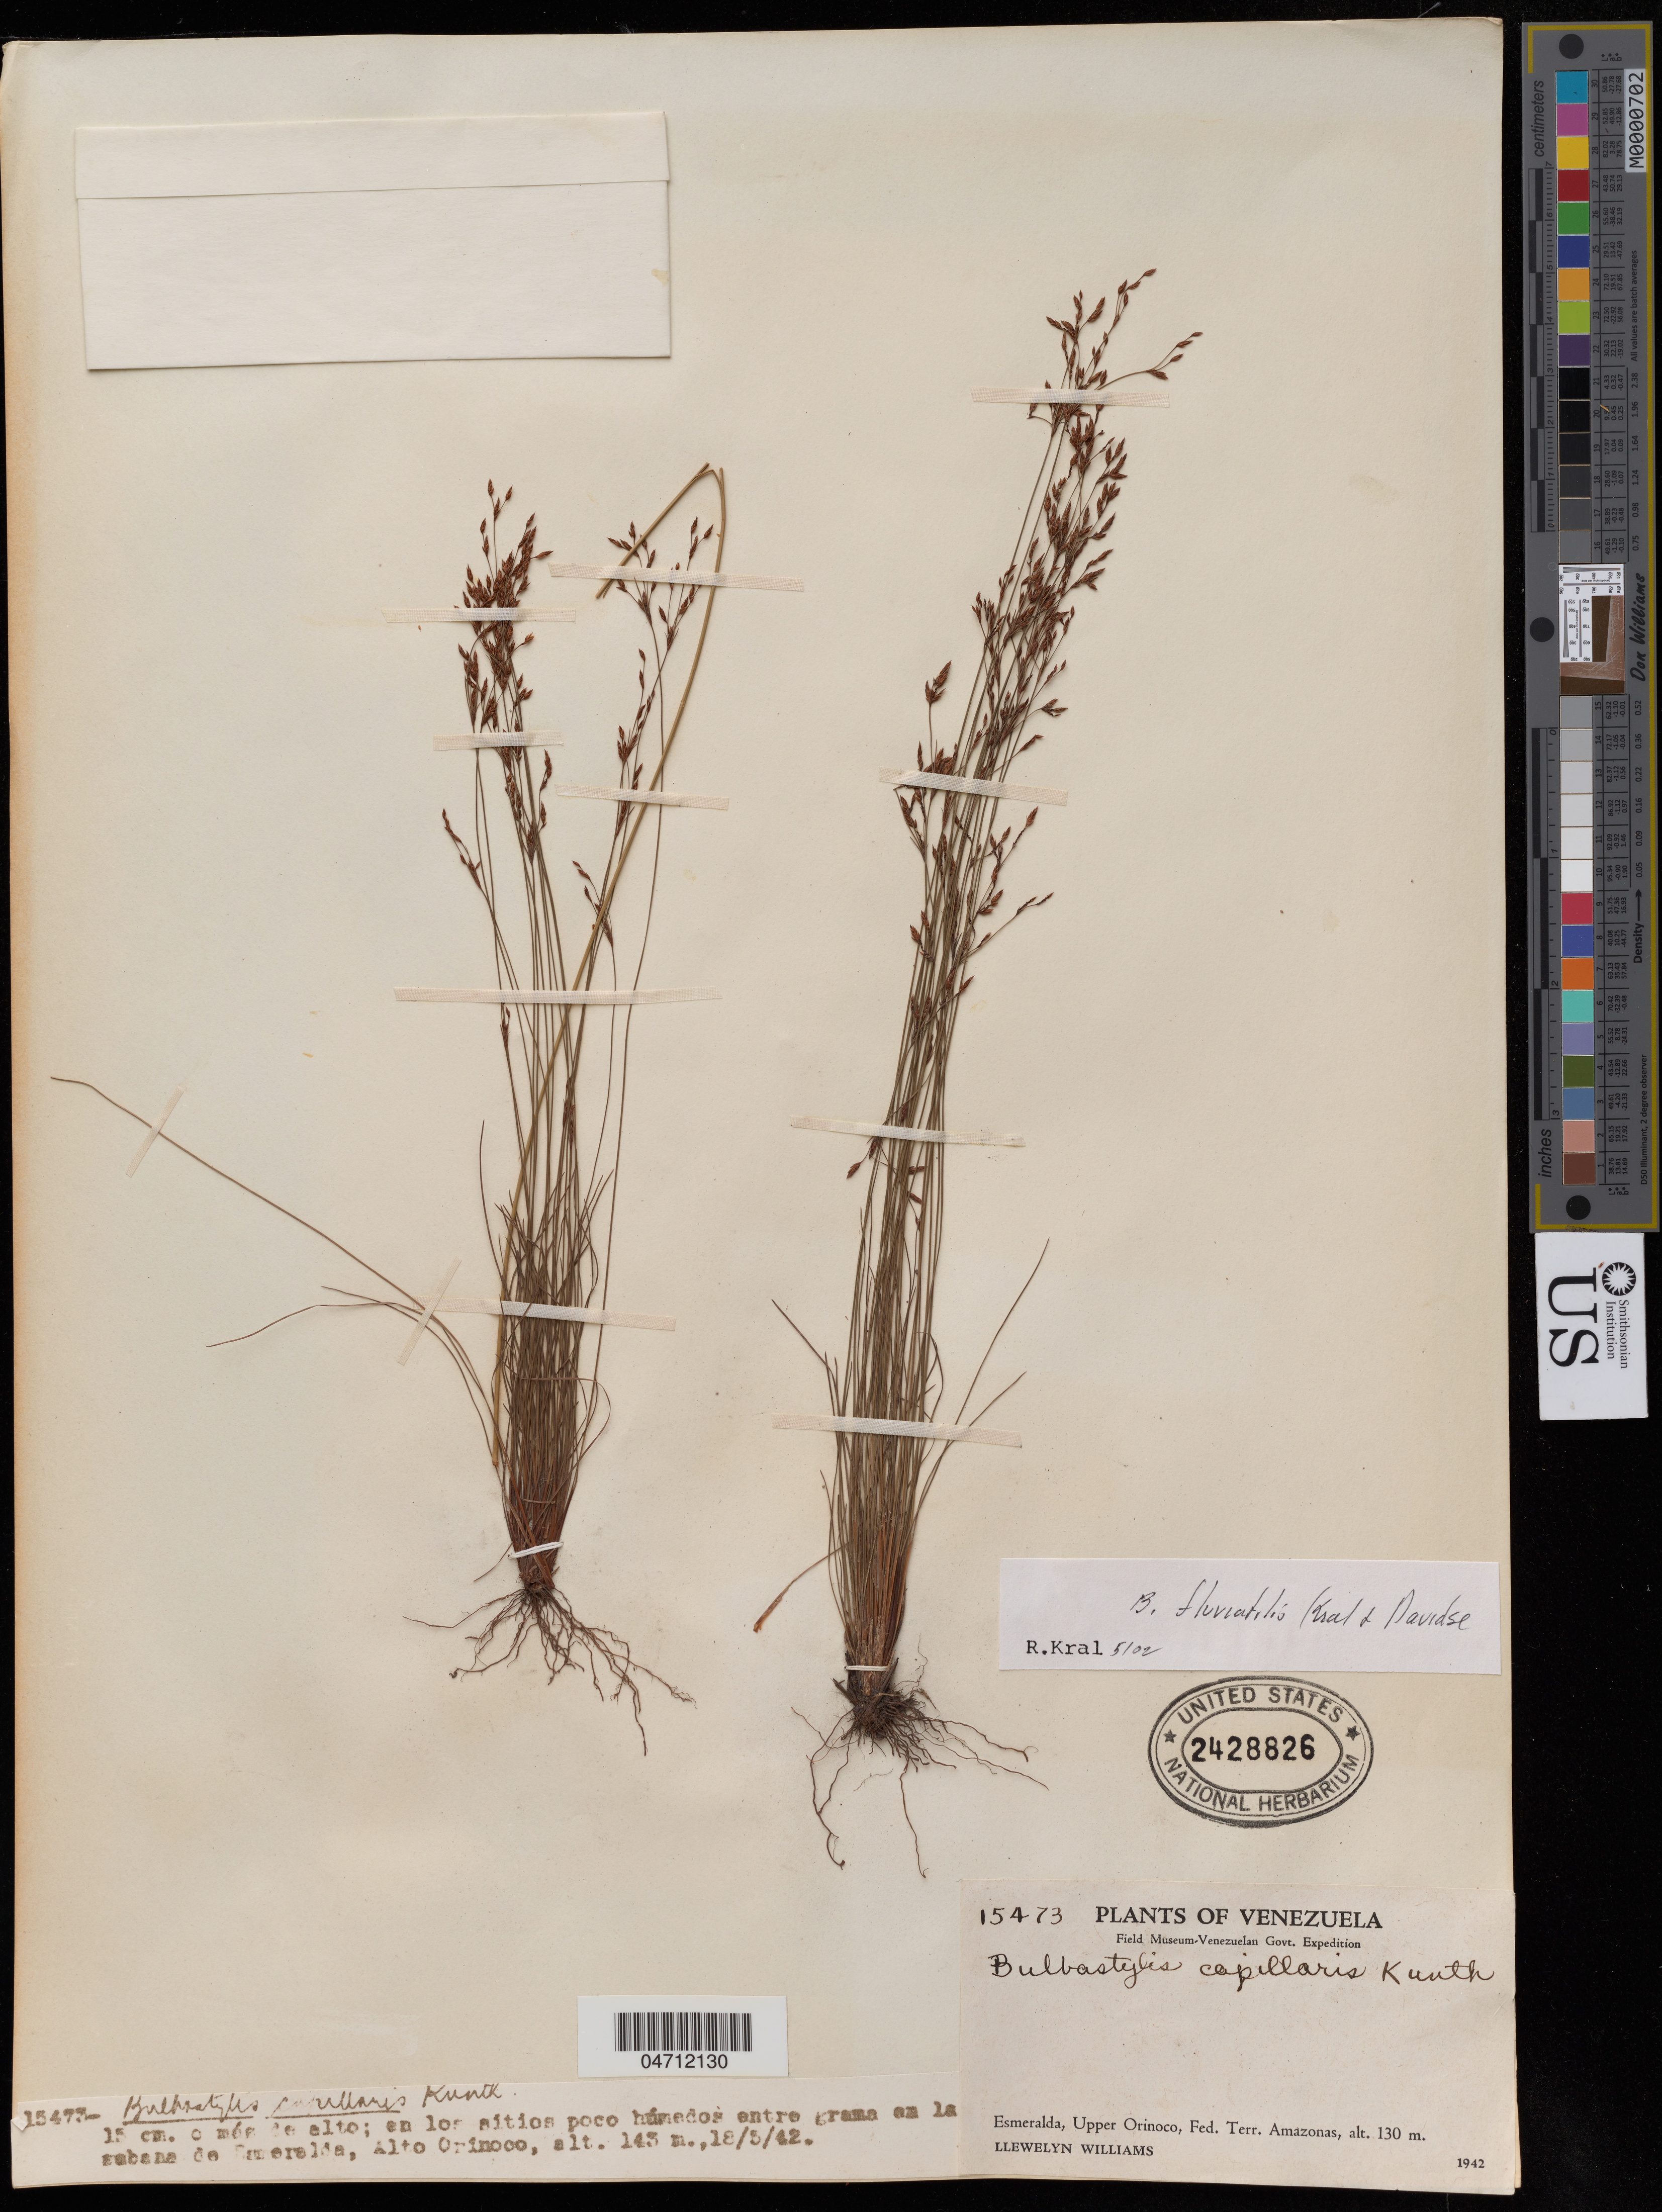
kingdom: Plantae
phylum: Tracheophyta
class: Liliopsida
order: Poales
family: Cyperaceae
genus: Bulbostylis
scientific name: Bulbostylis fluviatilis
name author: Kral & Davidse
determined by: Kral, R.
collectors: Ll. Williams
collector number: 15473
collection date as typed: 18-May-42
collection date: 1942-05-18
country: Venezuela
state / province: Amazonas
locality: Esmeralda, Alto Orinoco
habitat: En los sitios poco humedor entre grama en al sabana de Esmeralda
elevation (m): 143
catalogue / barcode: US 2428826